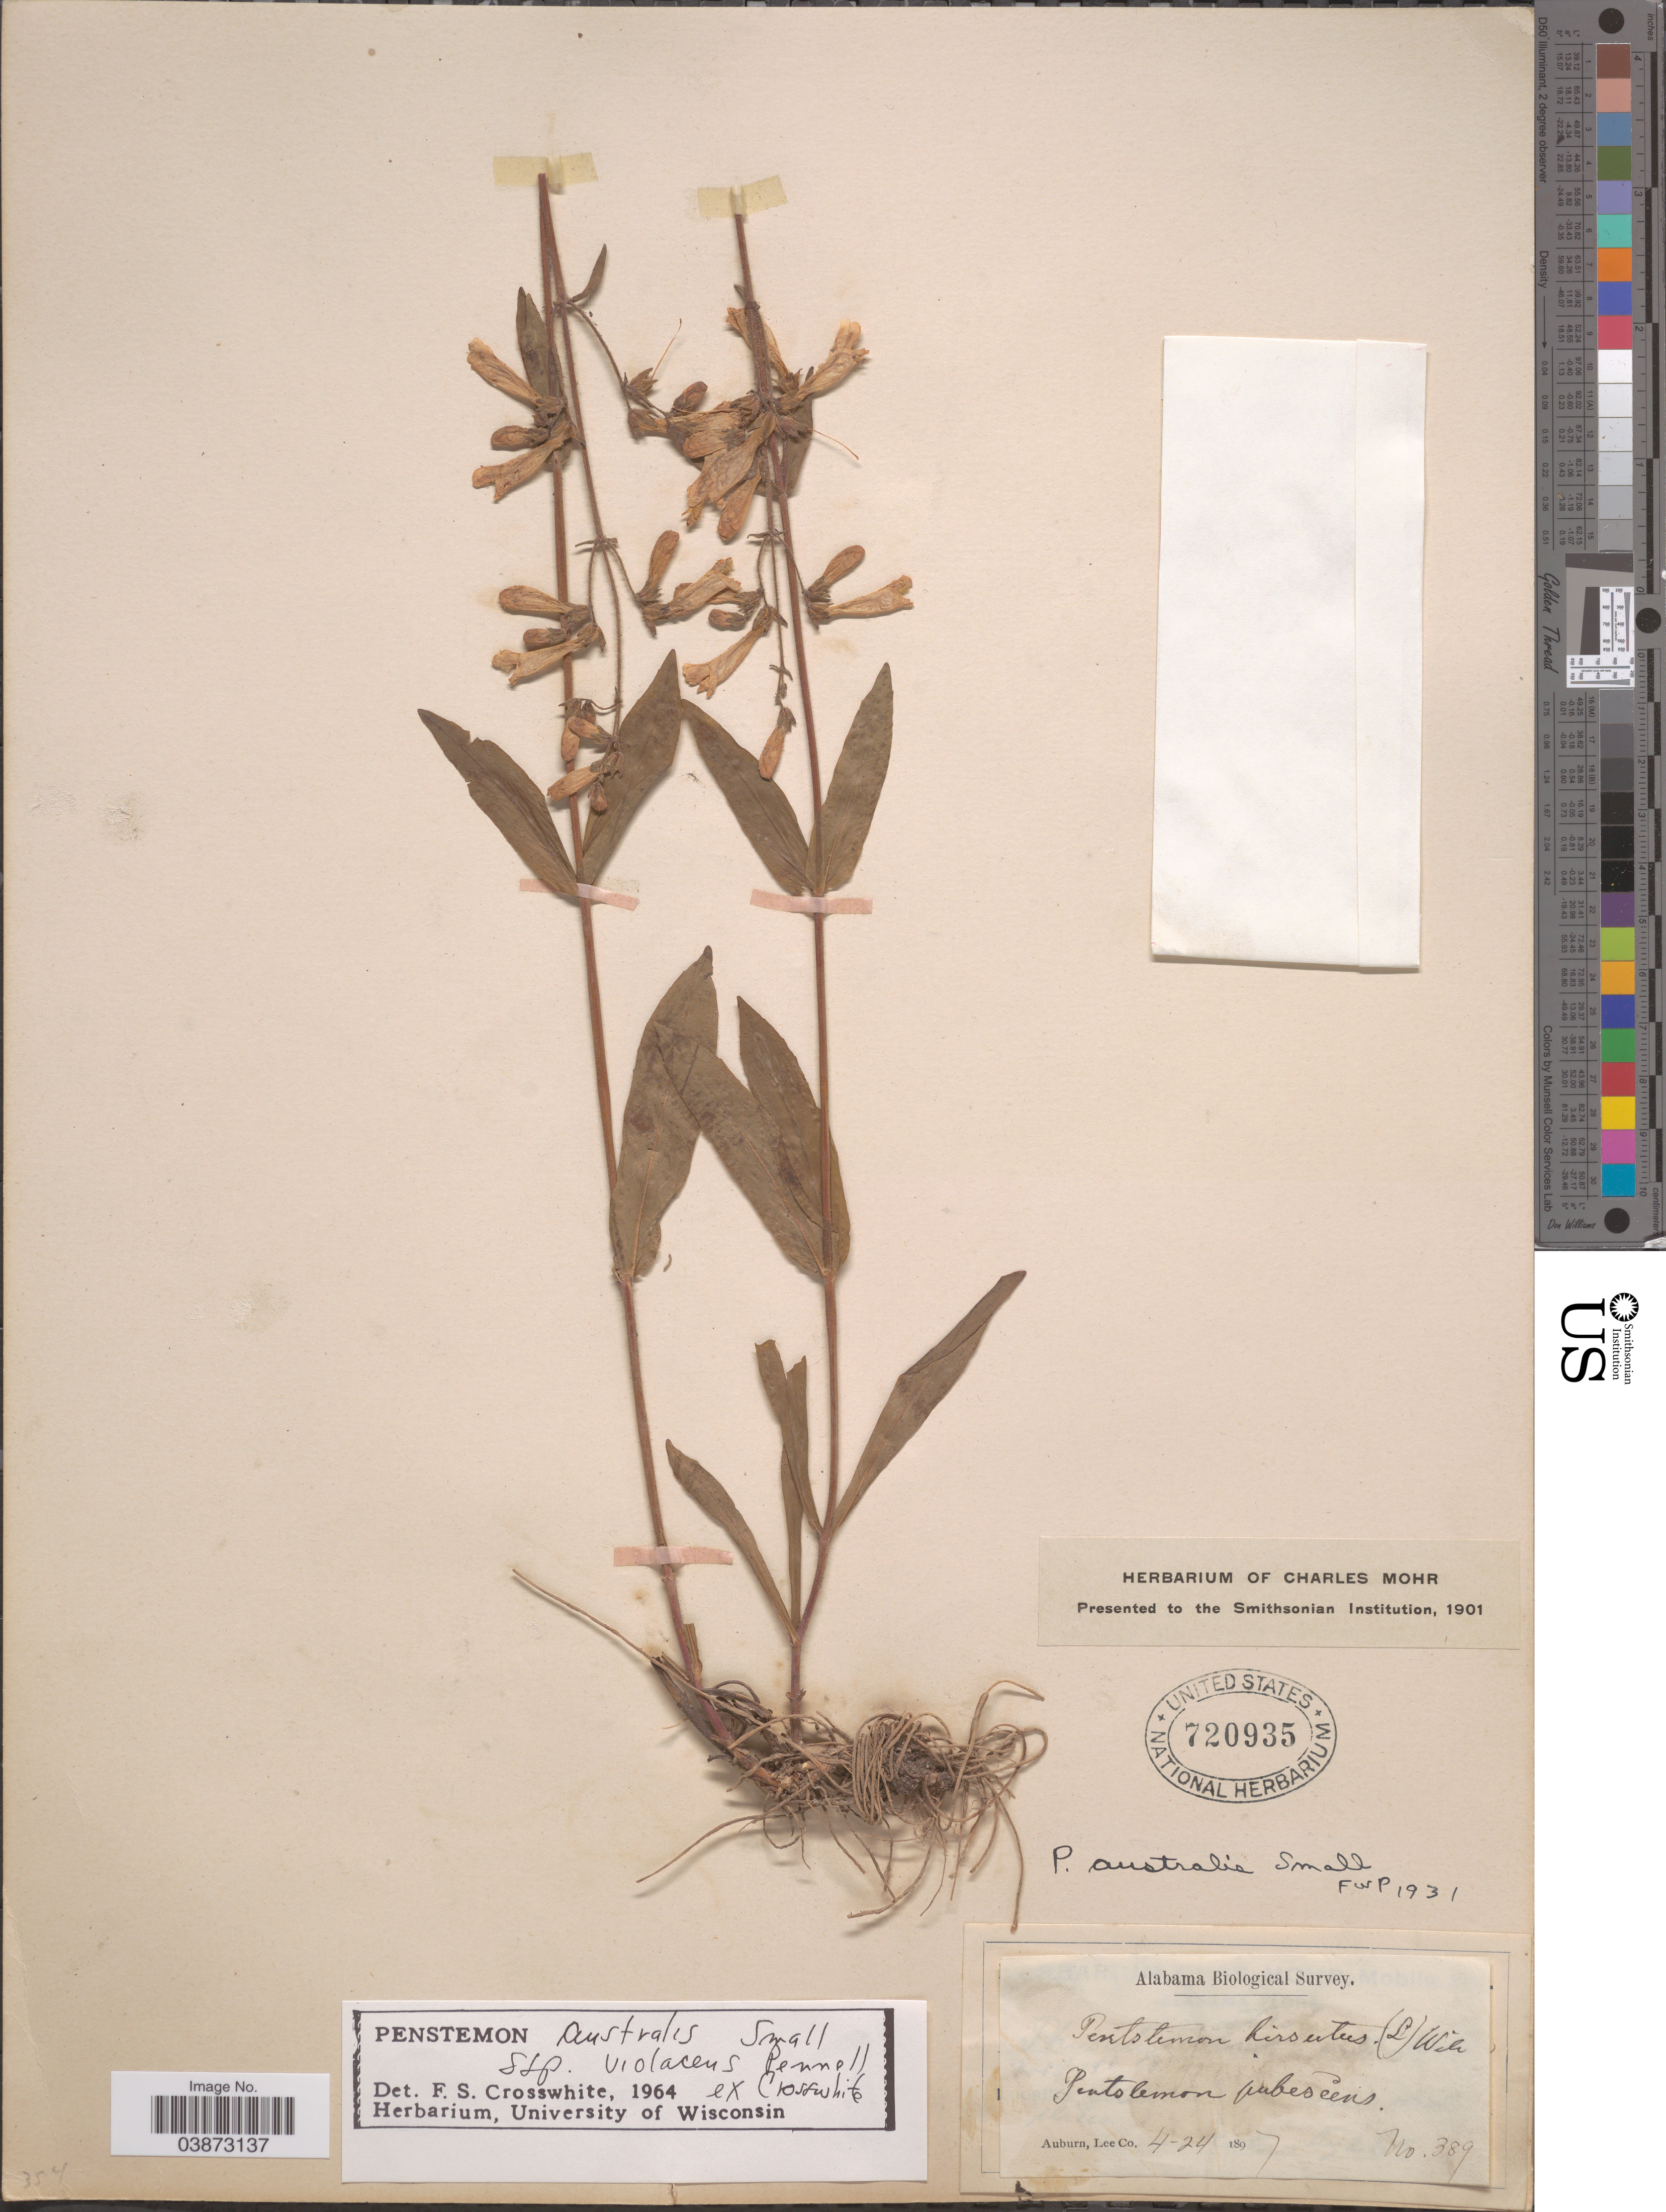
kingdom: Plantae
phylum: Tracheophyta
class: Magnoliopsida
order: Lamiales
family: Plantaginaceae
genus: Penstemon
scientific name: Penstemon australis subsp. violaceus Pennell ex Crosswh. susp. nov. ined.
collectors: ex herb. Charles Mohr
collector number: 389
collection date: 1897-04-24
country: United States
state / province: Alabama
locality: Auburn, Lee Co.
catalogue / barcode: US 720935